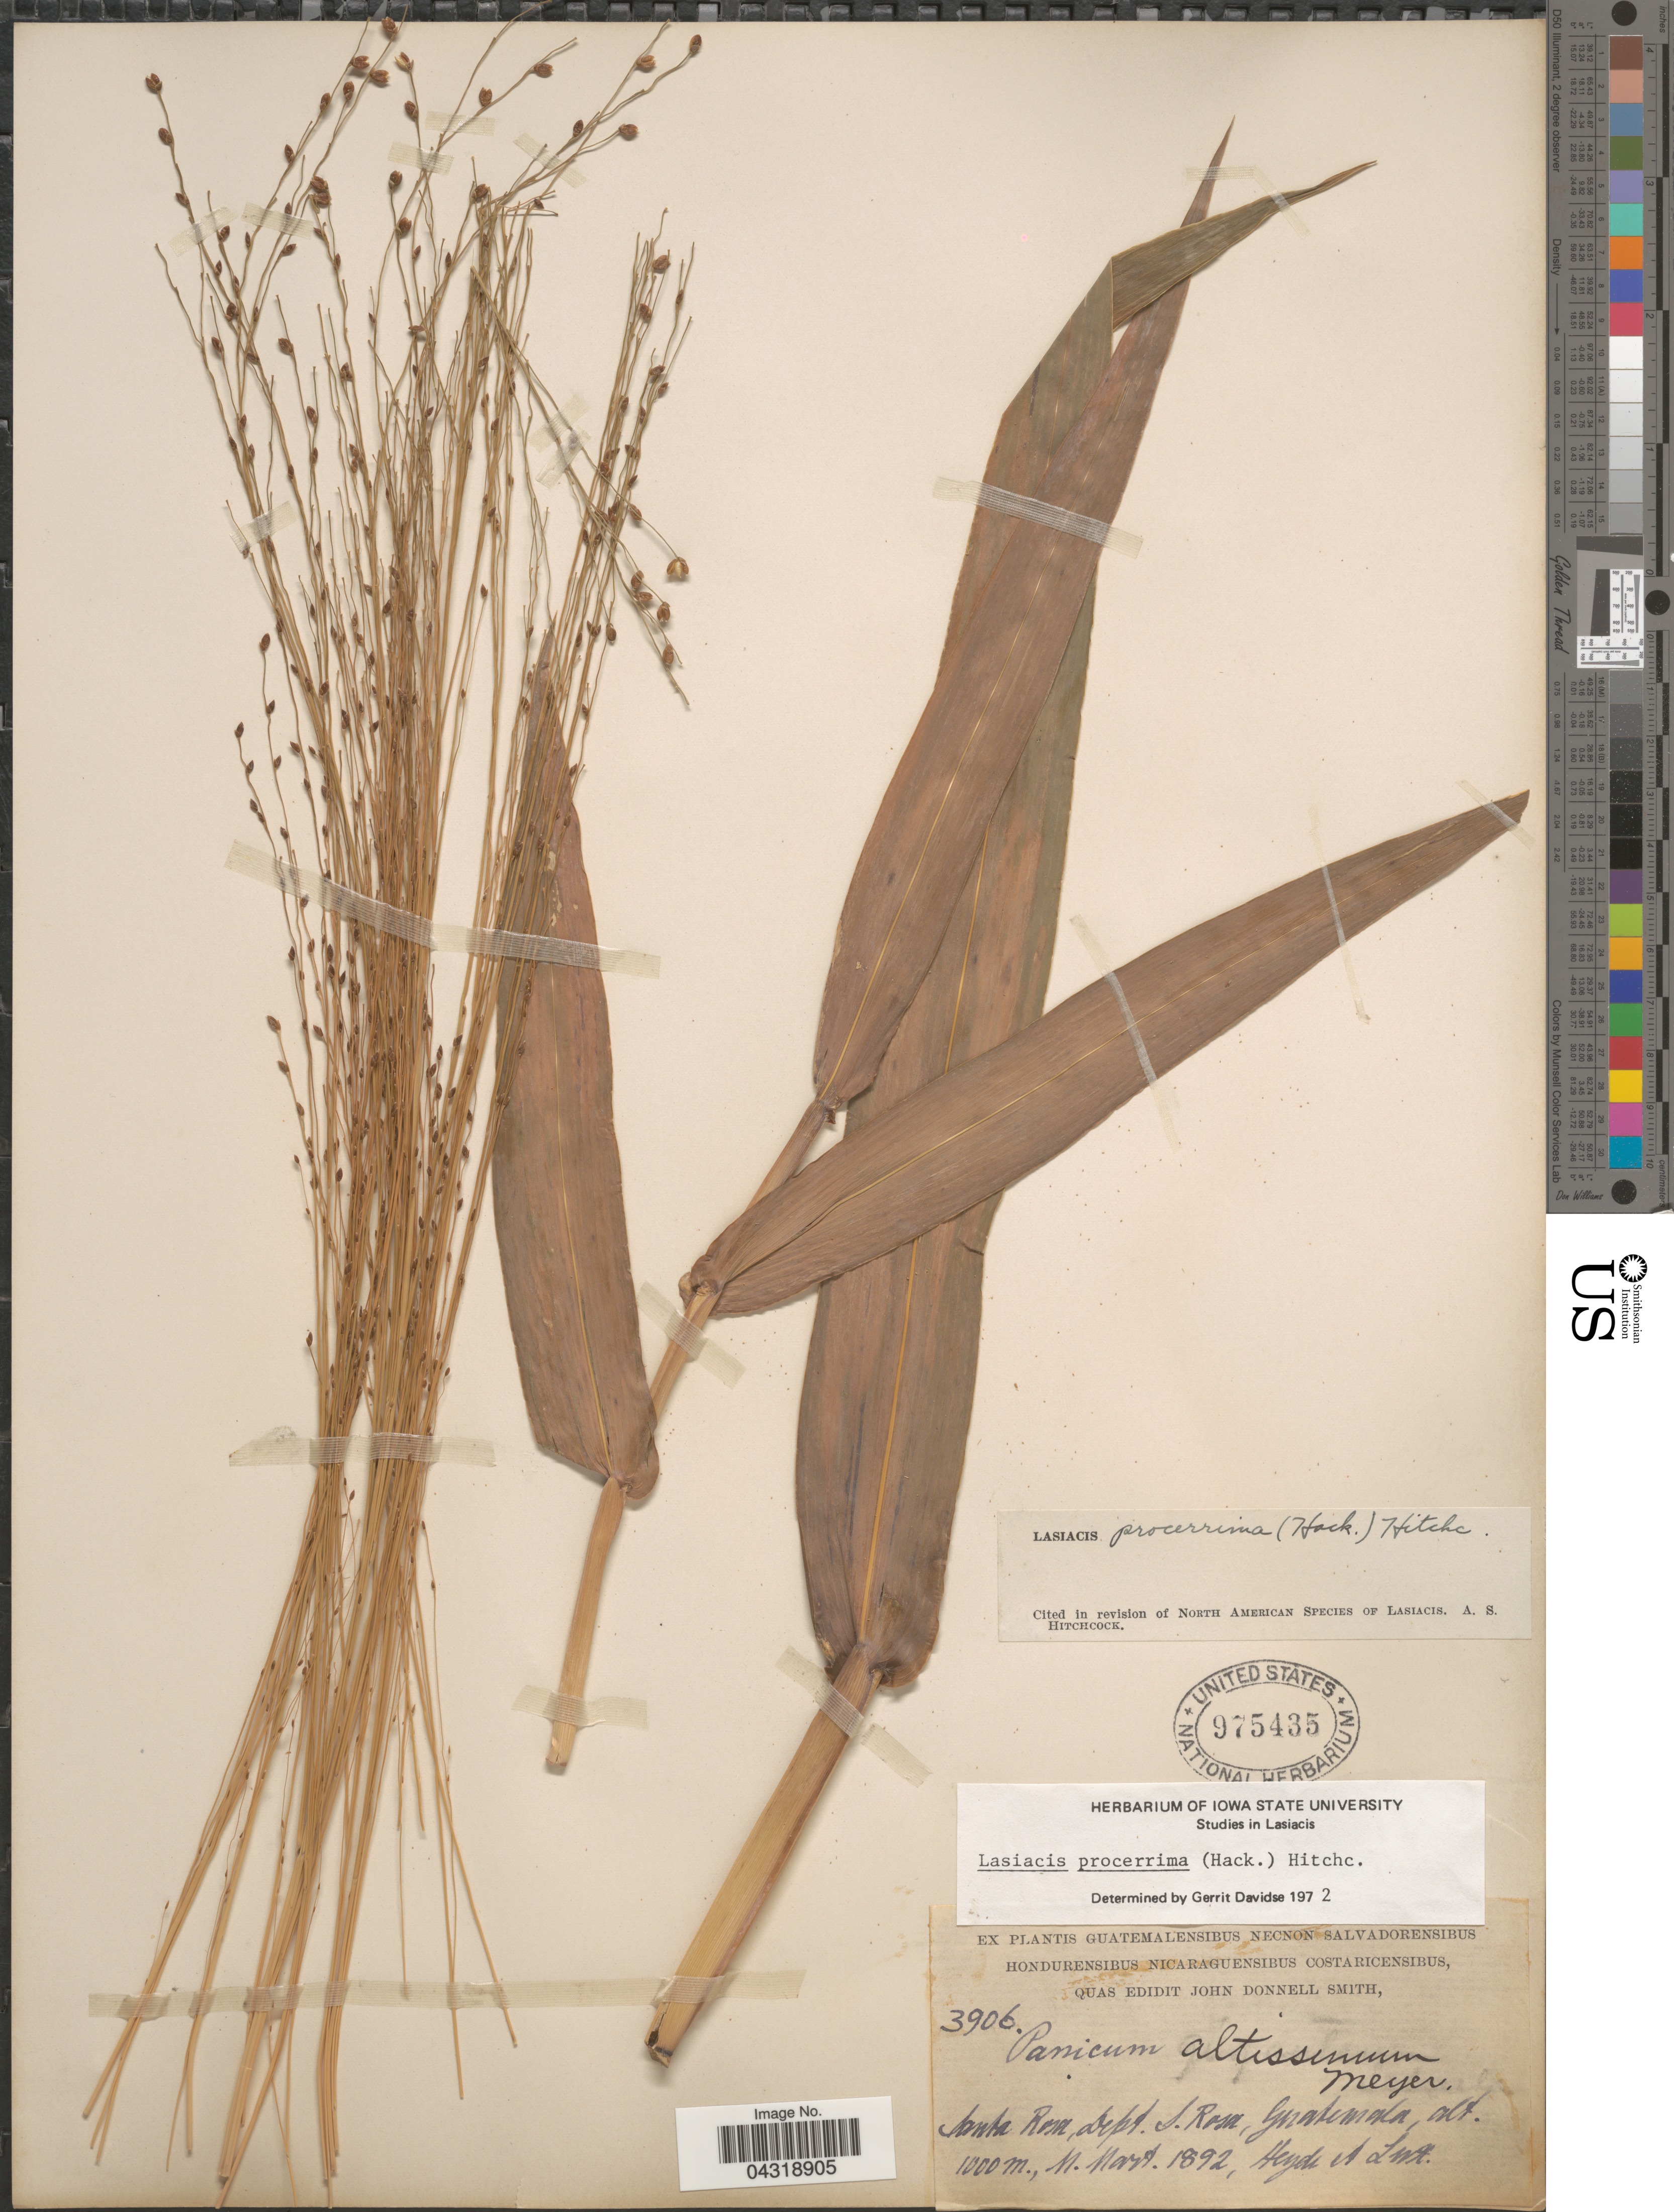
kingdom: Plantae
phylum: Tracheophyta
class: Liliopsida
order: Poales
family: Poaceae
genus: Lasiacis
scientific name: Lasiacis procerrima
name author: (Hack.) Hitchc.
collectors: Heyde & Lux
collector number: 3906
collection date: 1892-03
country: Guatemala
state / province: Santa Rosa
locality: Santa Rosa, Dept. S. Rosa.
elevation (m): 1000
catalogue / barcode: US 975435